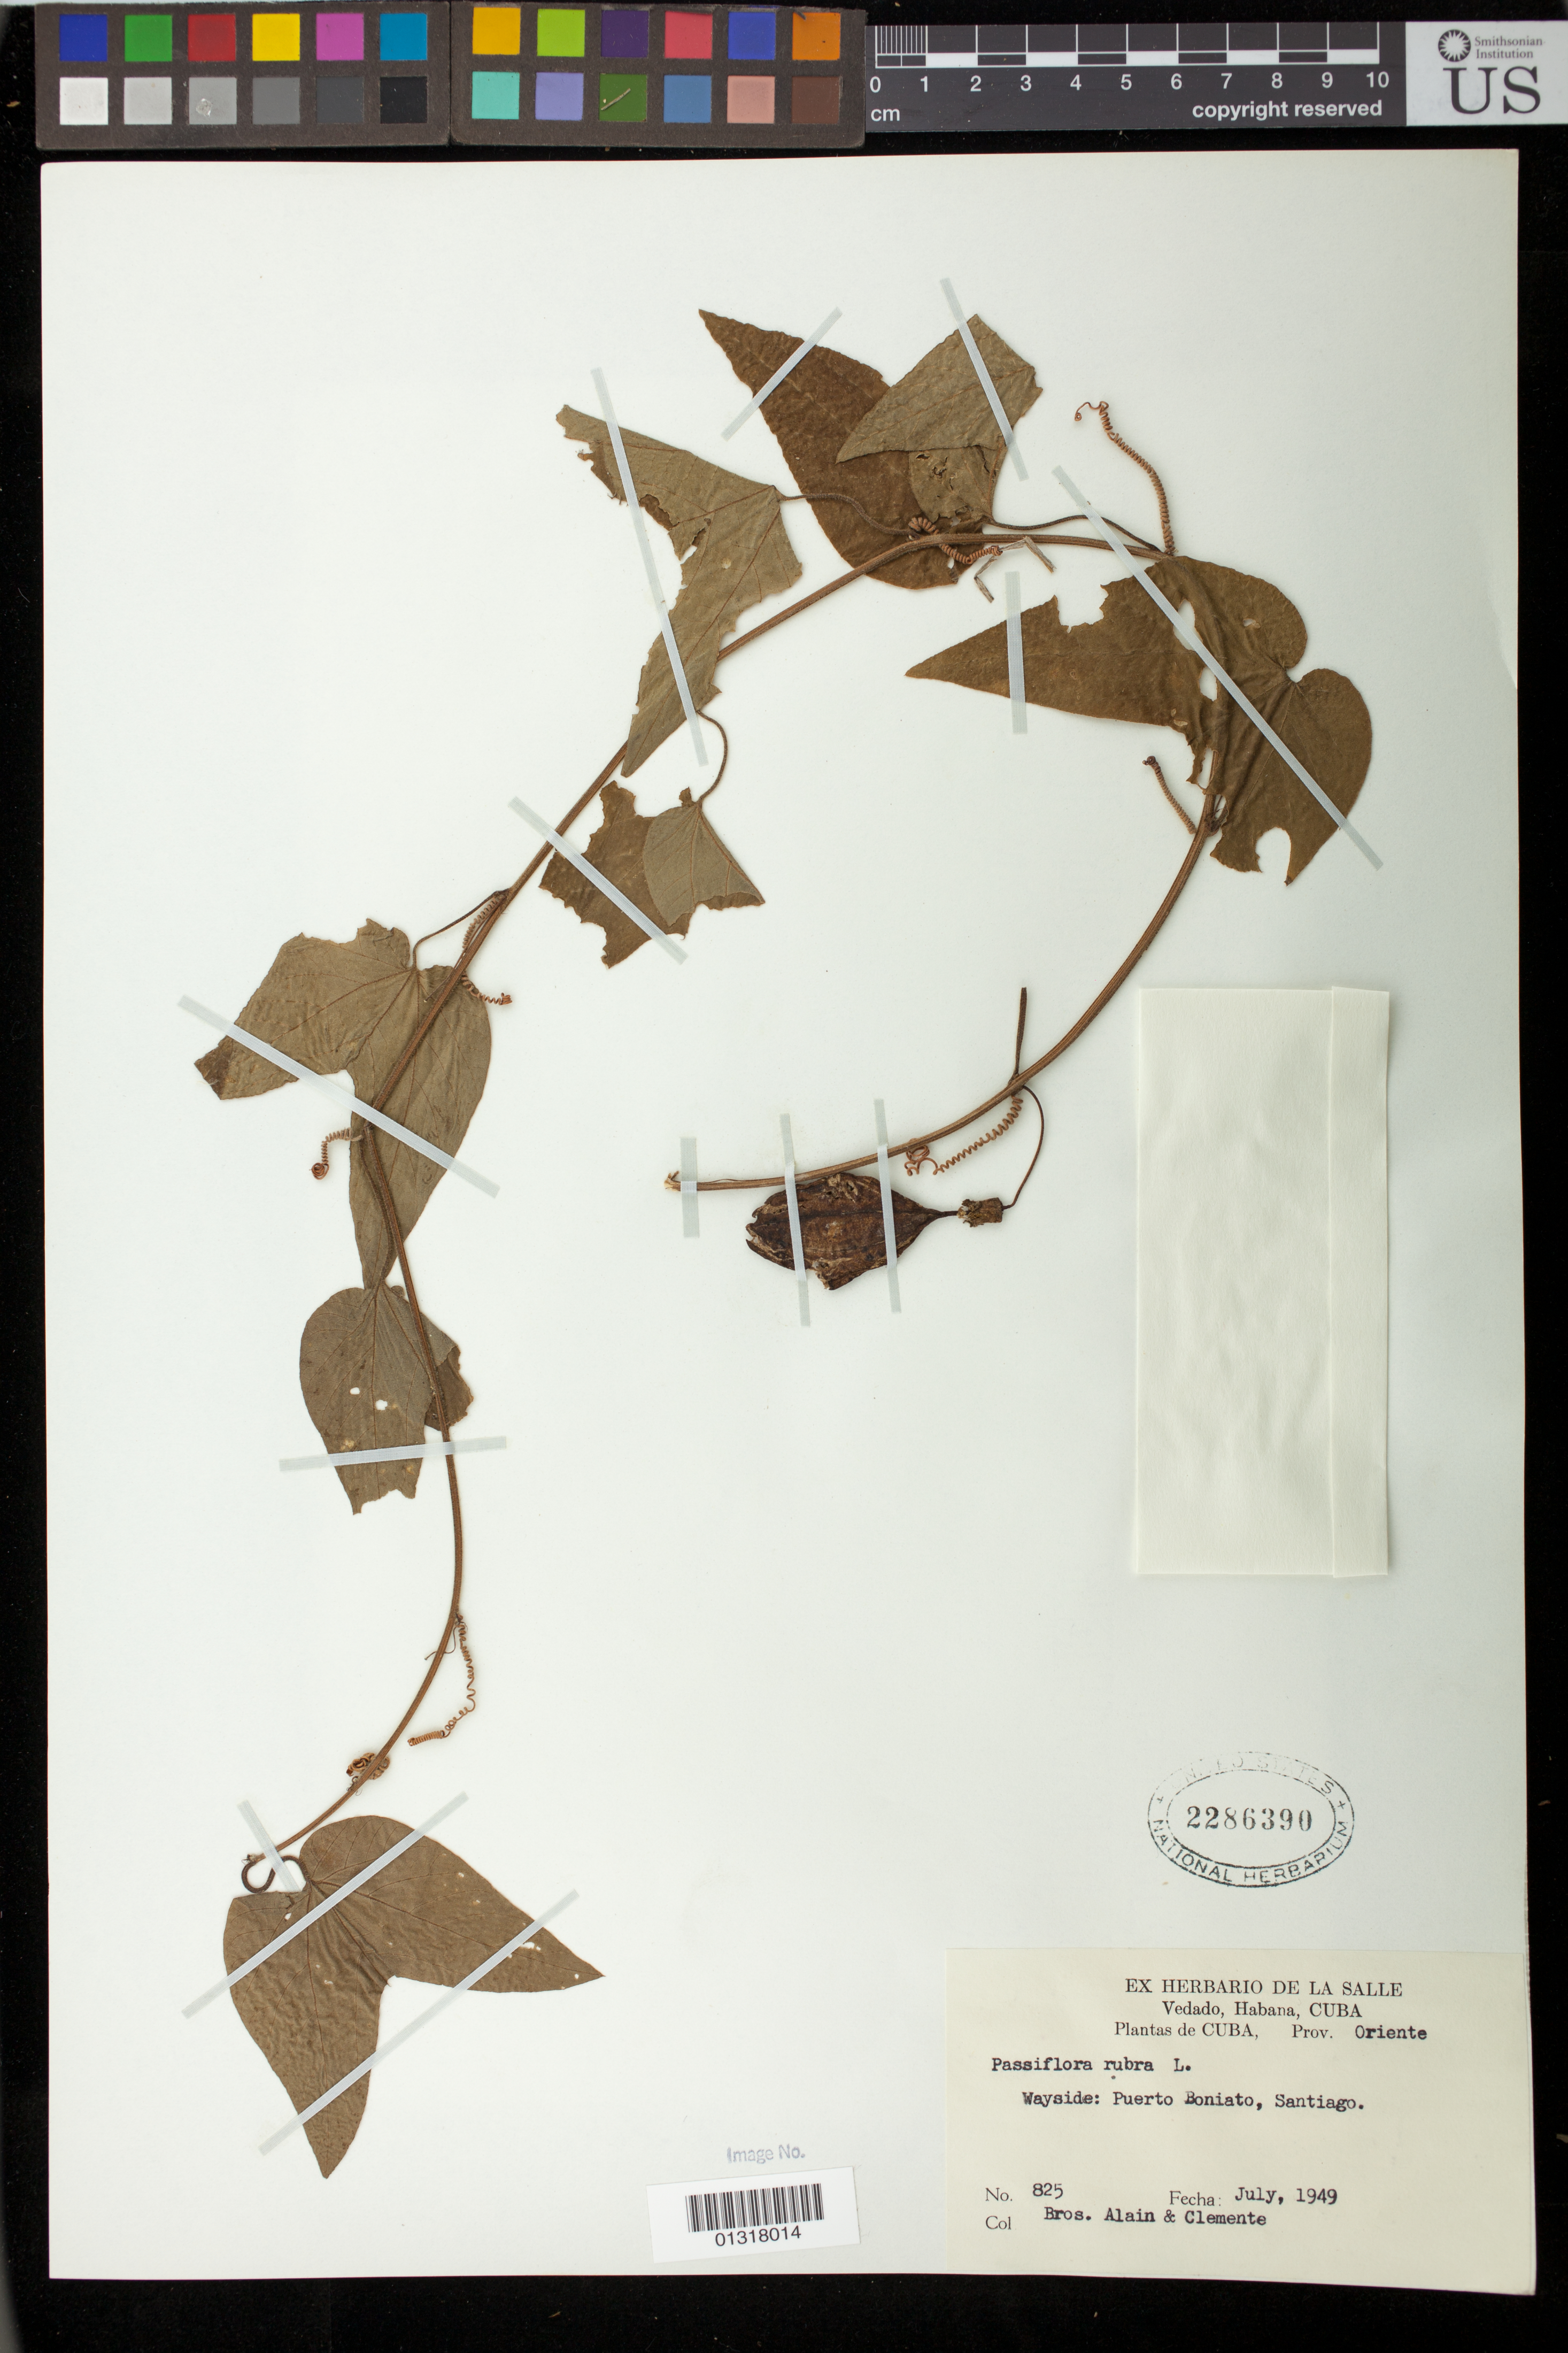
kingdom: Plantae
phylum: Tracheophyta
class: Magnoliopsida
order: Malpighiales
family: Passifloraceae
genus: Passiflora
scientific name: Passiflora rubra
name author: L.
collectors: A. H. Liogier & Bro. Clemente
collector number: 825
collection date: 1949-07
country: Cuba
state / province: Oriente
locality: Puerto Boniato, Santiago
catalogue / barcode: US 2286390